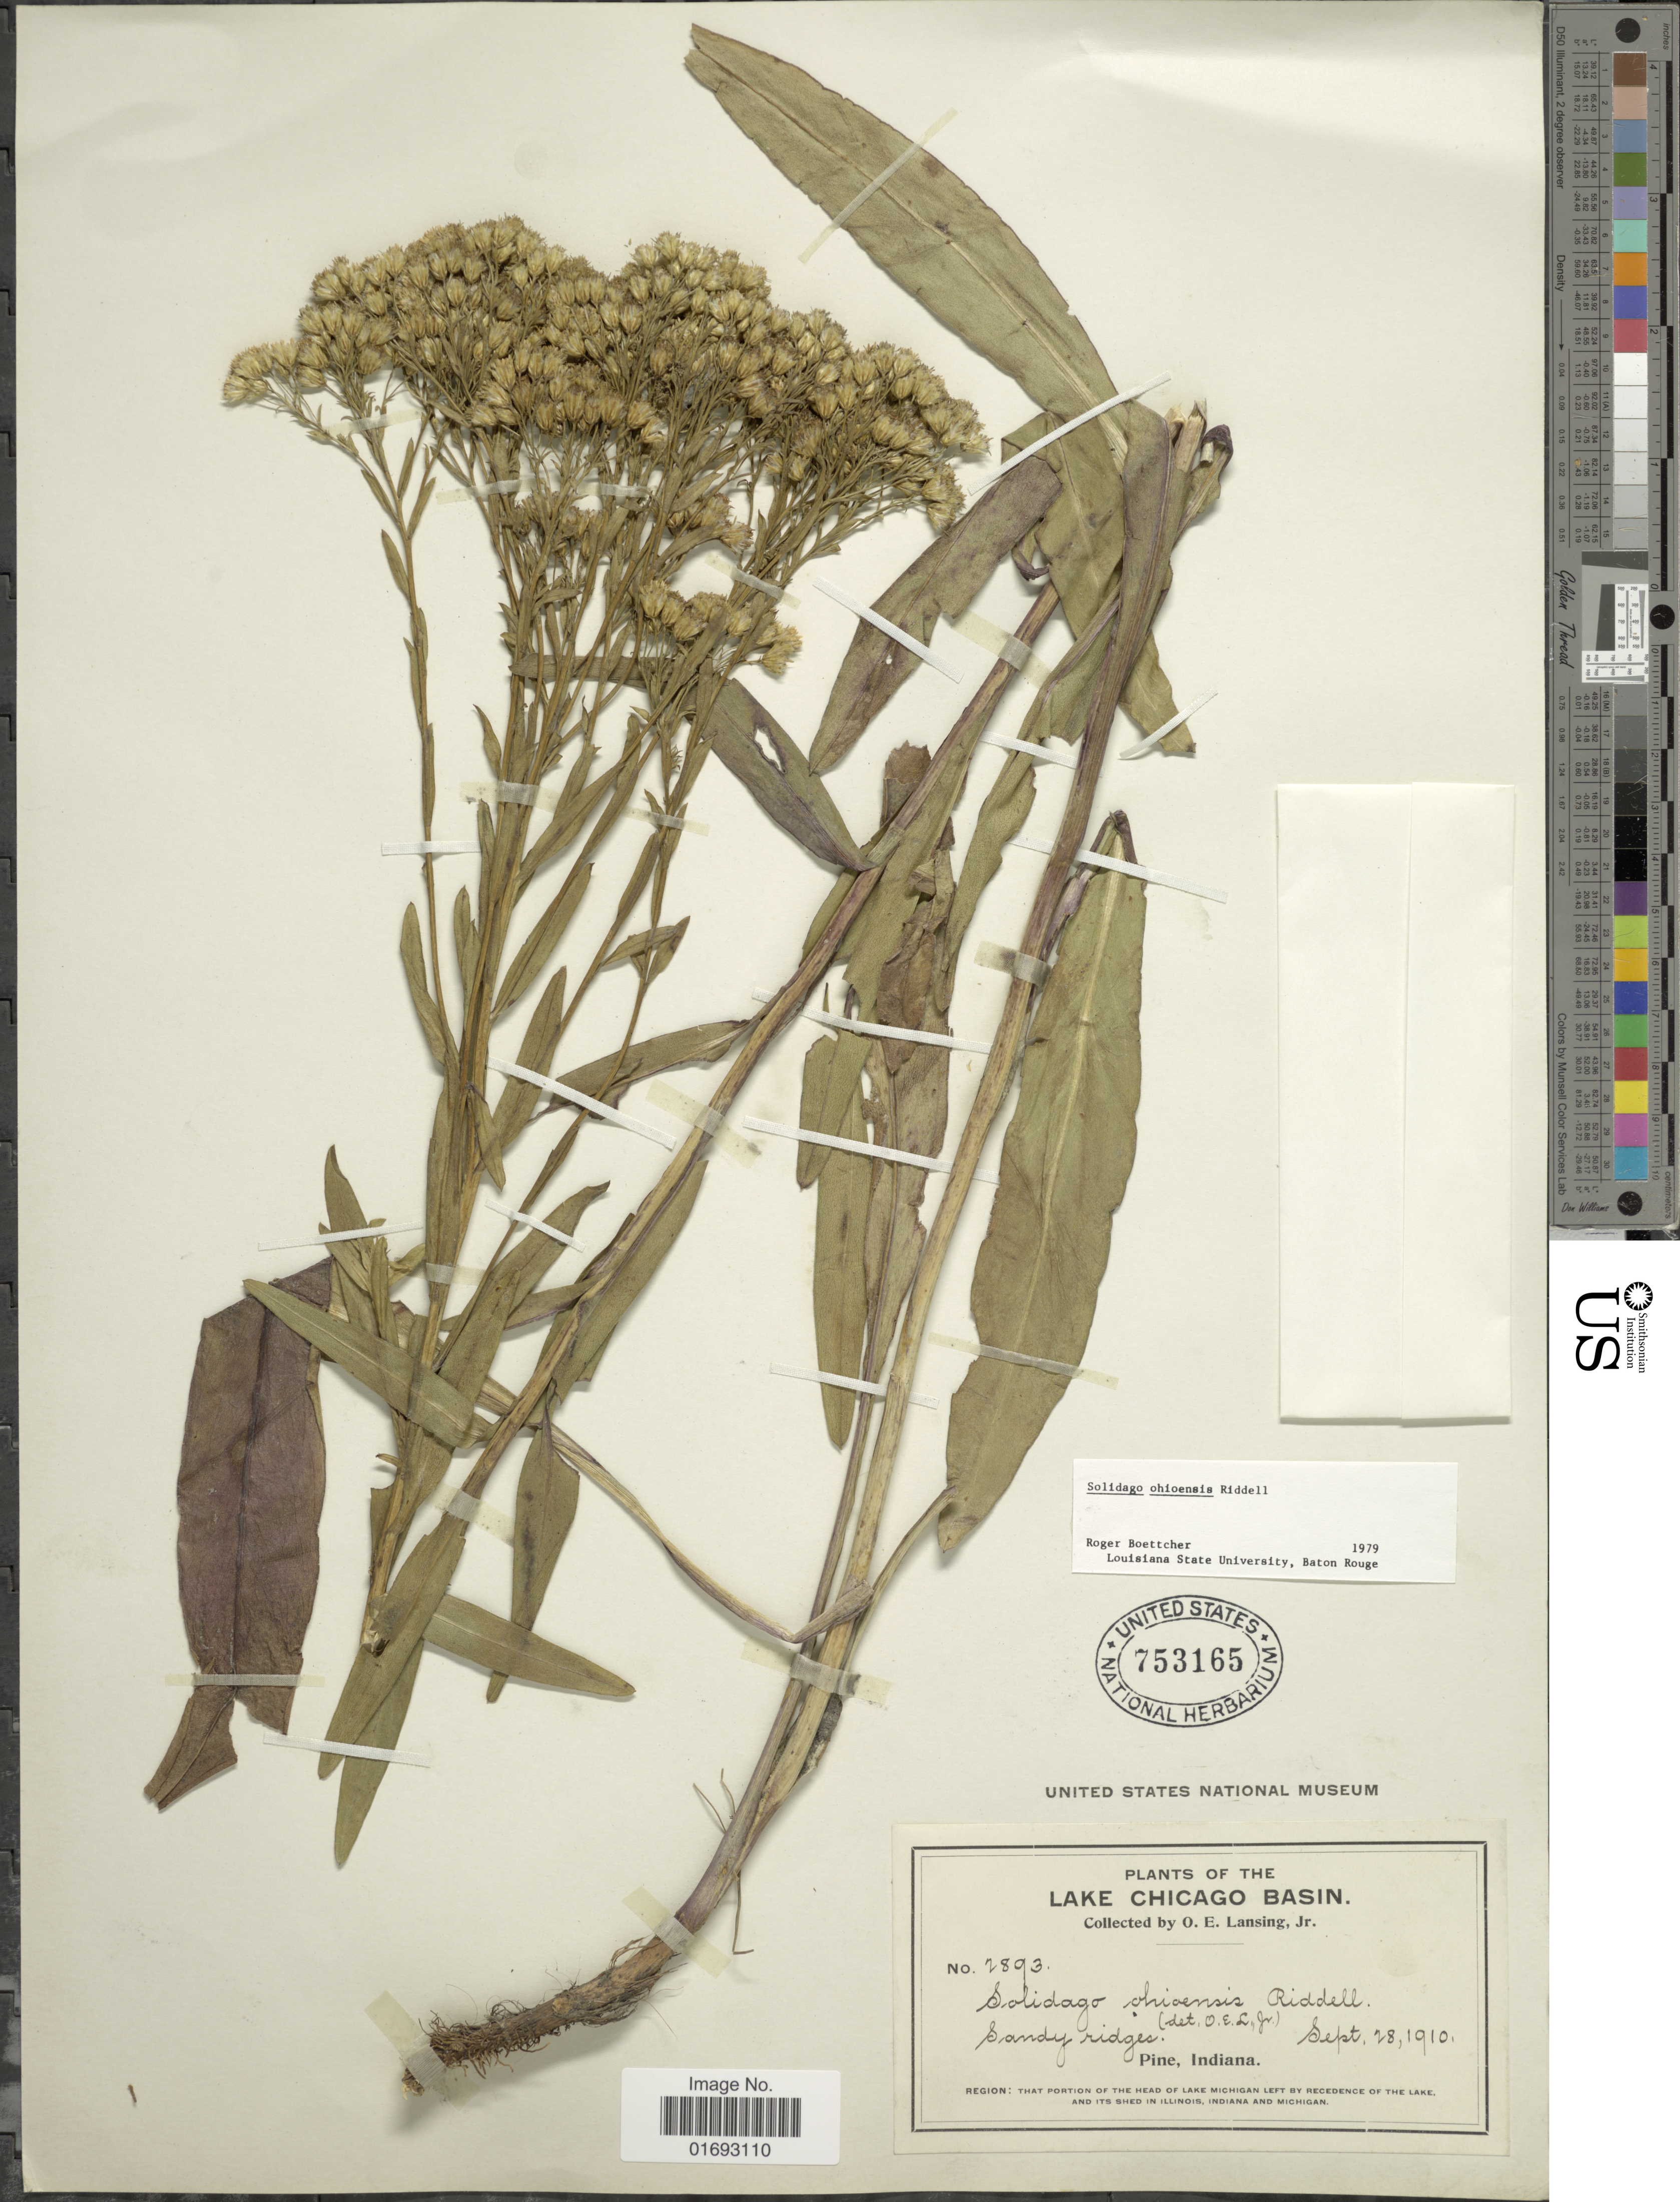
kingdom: Plantae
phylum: Tracheophyta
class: Magnoliopsida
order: Asterales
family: Asteraceae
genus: Oligoneuron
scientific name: Oligoneuron ohioense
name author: (Riddell) G.N. Jones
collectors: O. Lansing Jr.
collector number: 2893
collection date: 1910-09-28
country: United States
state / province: Indiana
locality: Lake Chicago Basin, Sandy ridges, Pine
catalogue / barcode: US 753165